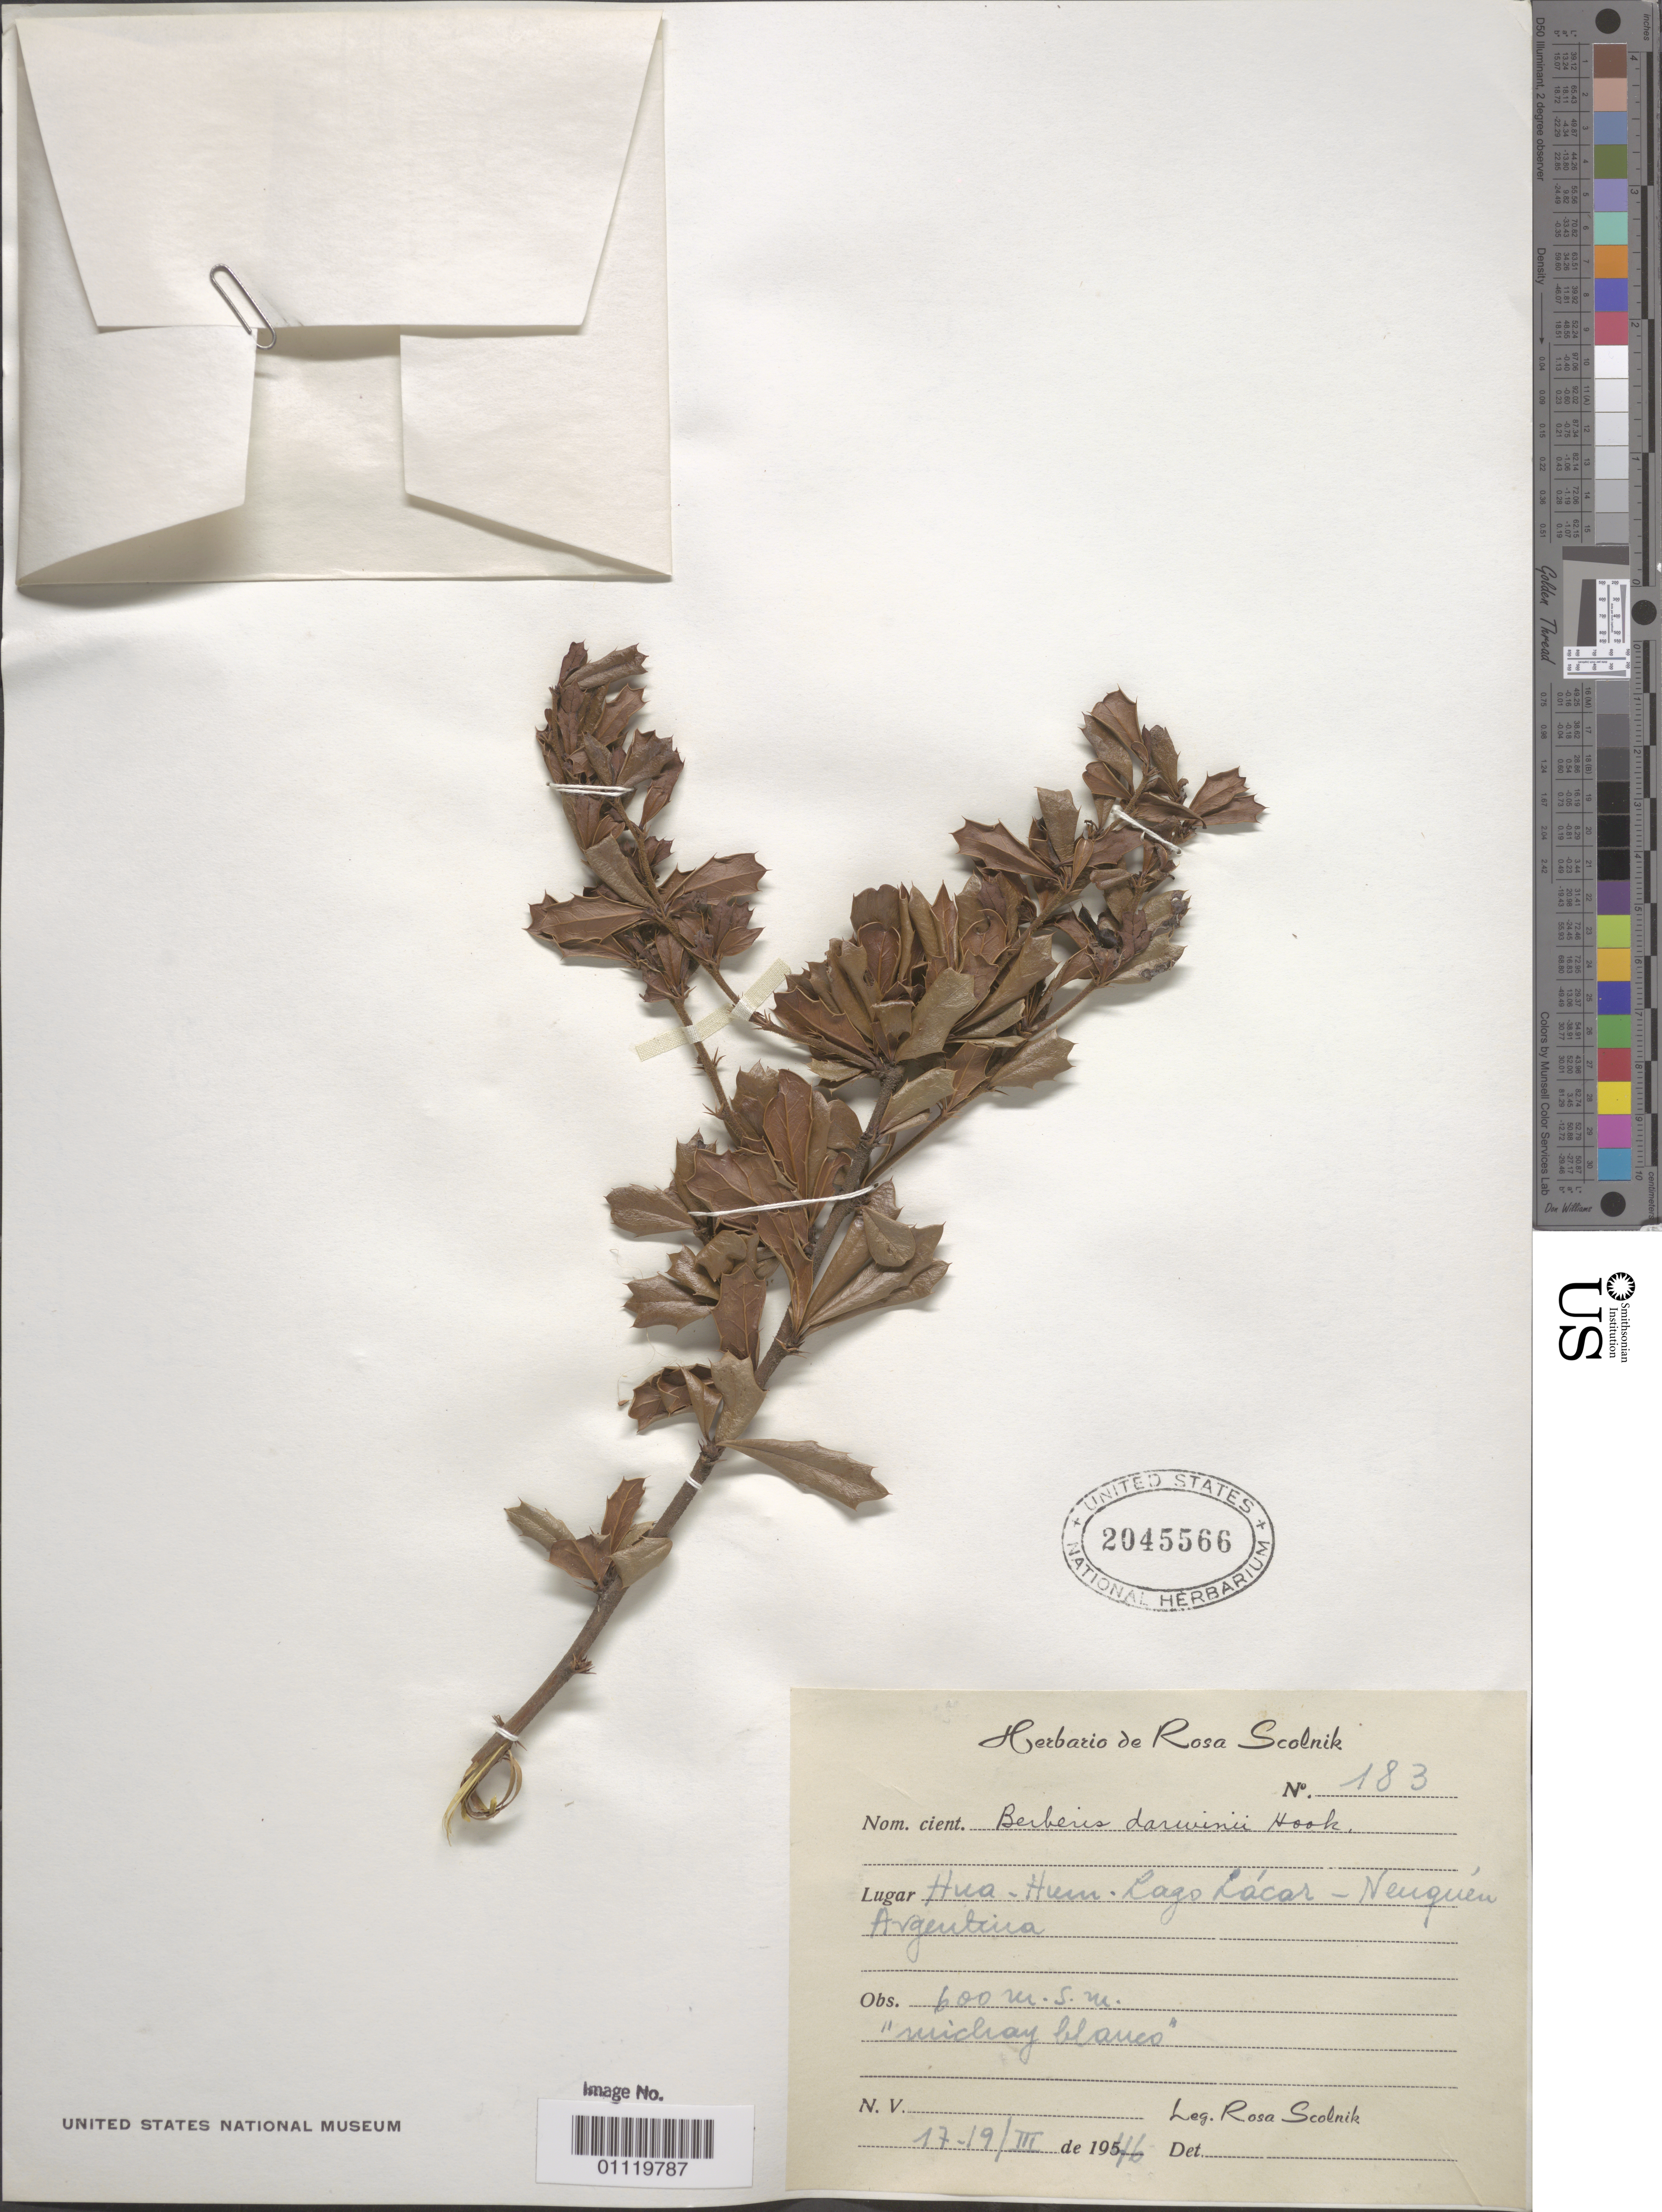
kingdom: Plantae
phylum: Tracheophyta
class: Magnoliopsida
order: Ranunculales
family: Berberidaceae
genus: Berberis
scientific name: Berberis darwinii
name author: Hook.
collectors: R. Scolnik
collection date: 1946-03-17/1946-03-19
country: Argentina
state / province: Neuquen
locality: Huahum River, Lake Lacar.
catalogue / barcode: US 2045566